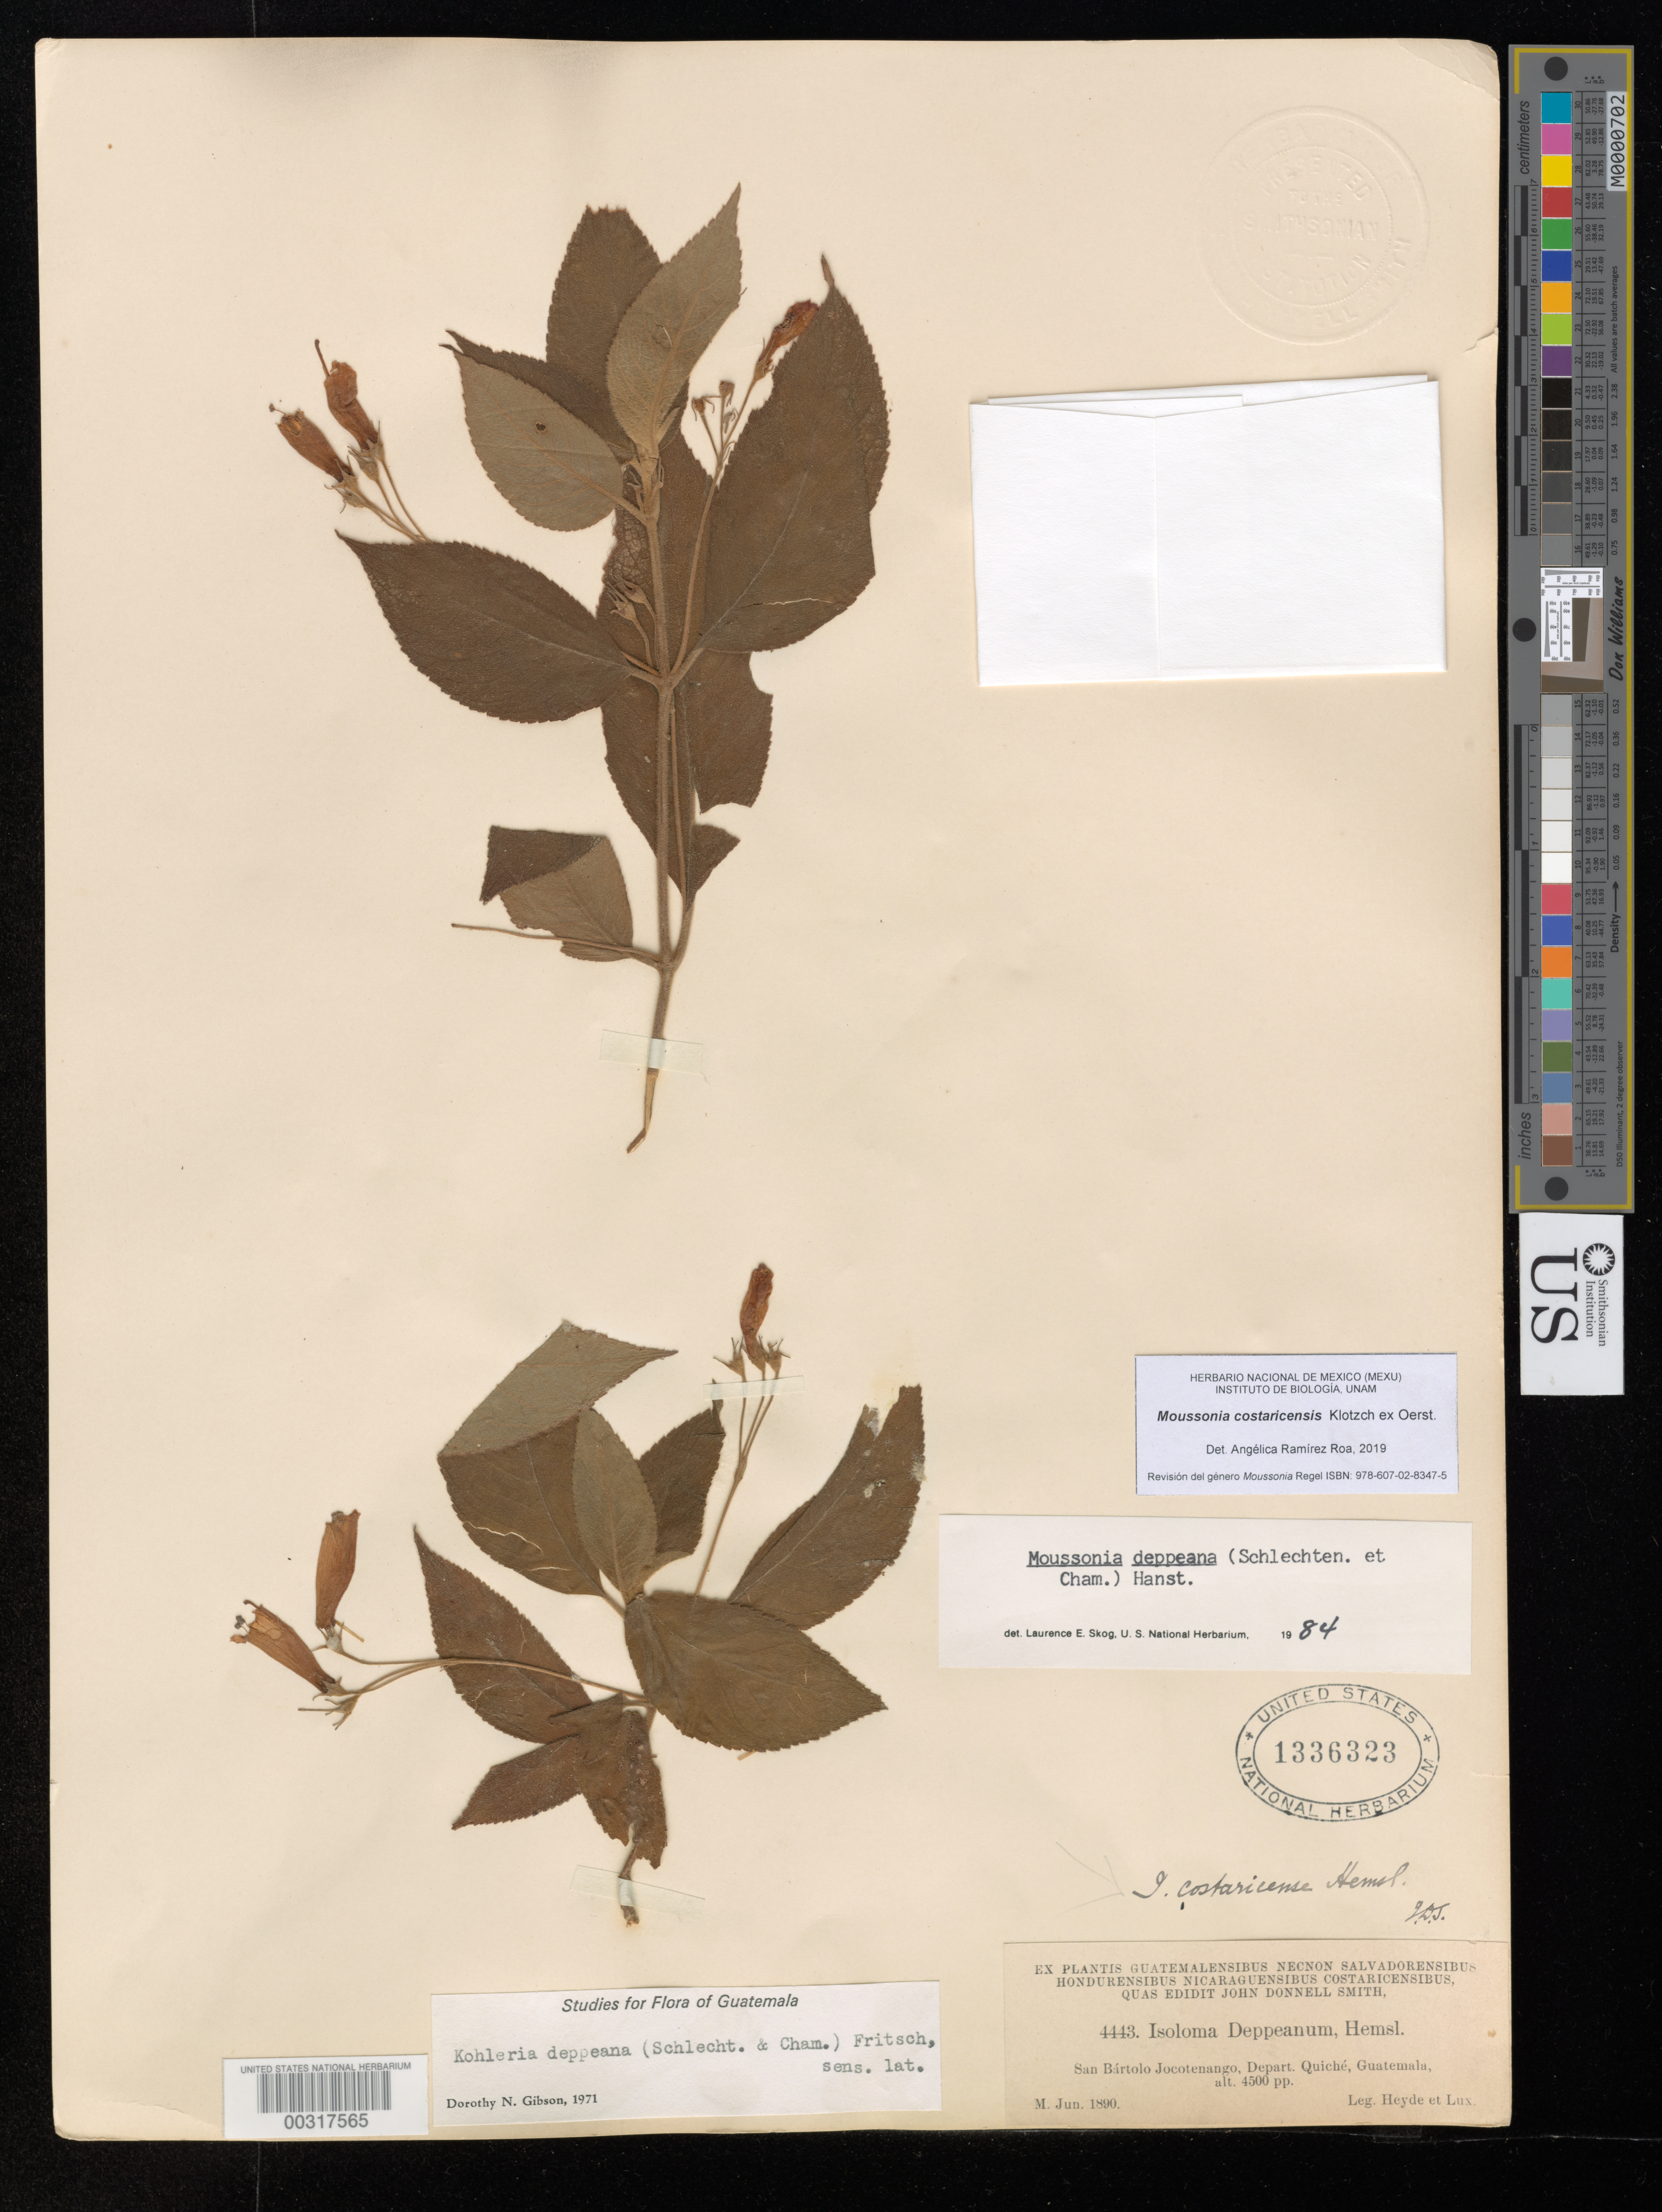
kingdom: Plantae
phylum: Tracheophyta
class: Magnoliopsida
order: Lamiales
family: Gesneriaceae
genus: Moussonia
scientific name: Moussonia costaricensis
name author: Klotzsch ex Oerst.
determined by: Ramírez-Roa, A.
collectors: E. T. Heyde & E. Lux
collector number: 4443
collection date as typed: Jun 1890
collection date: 1890-06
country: Guatemala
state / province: El Quiché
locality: San Bartolo Jocotenango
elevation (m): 1372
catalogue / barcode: US 1336323